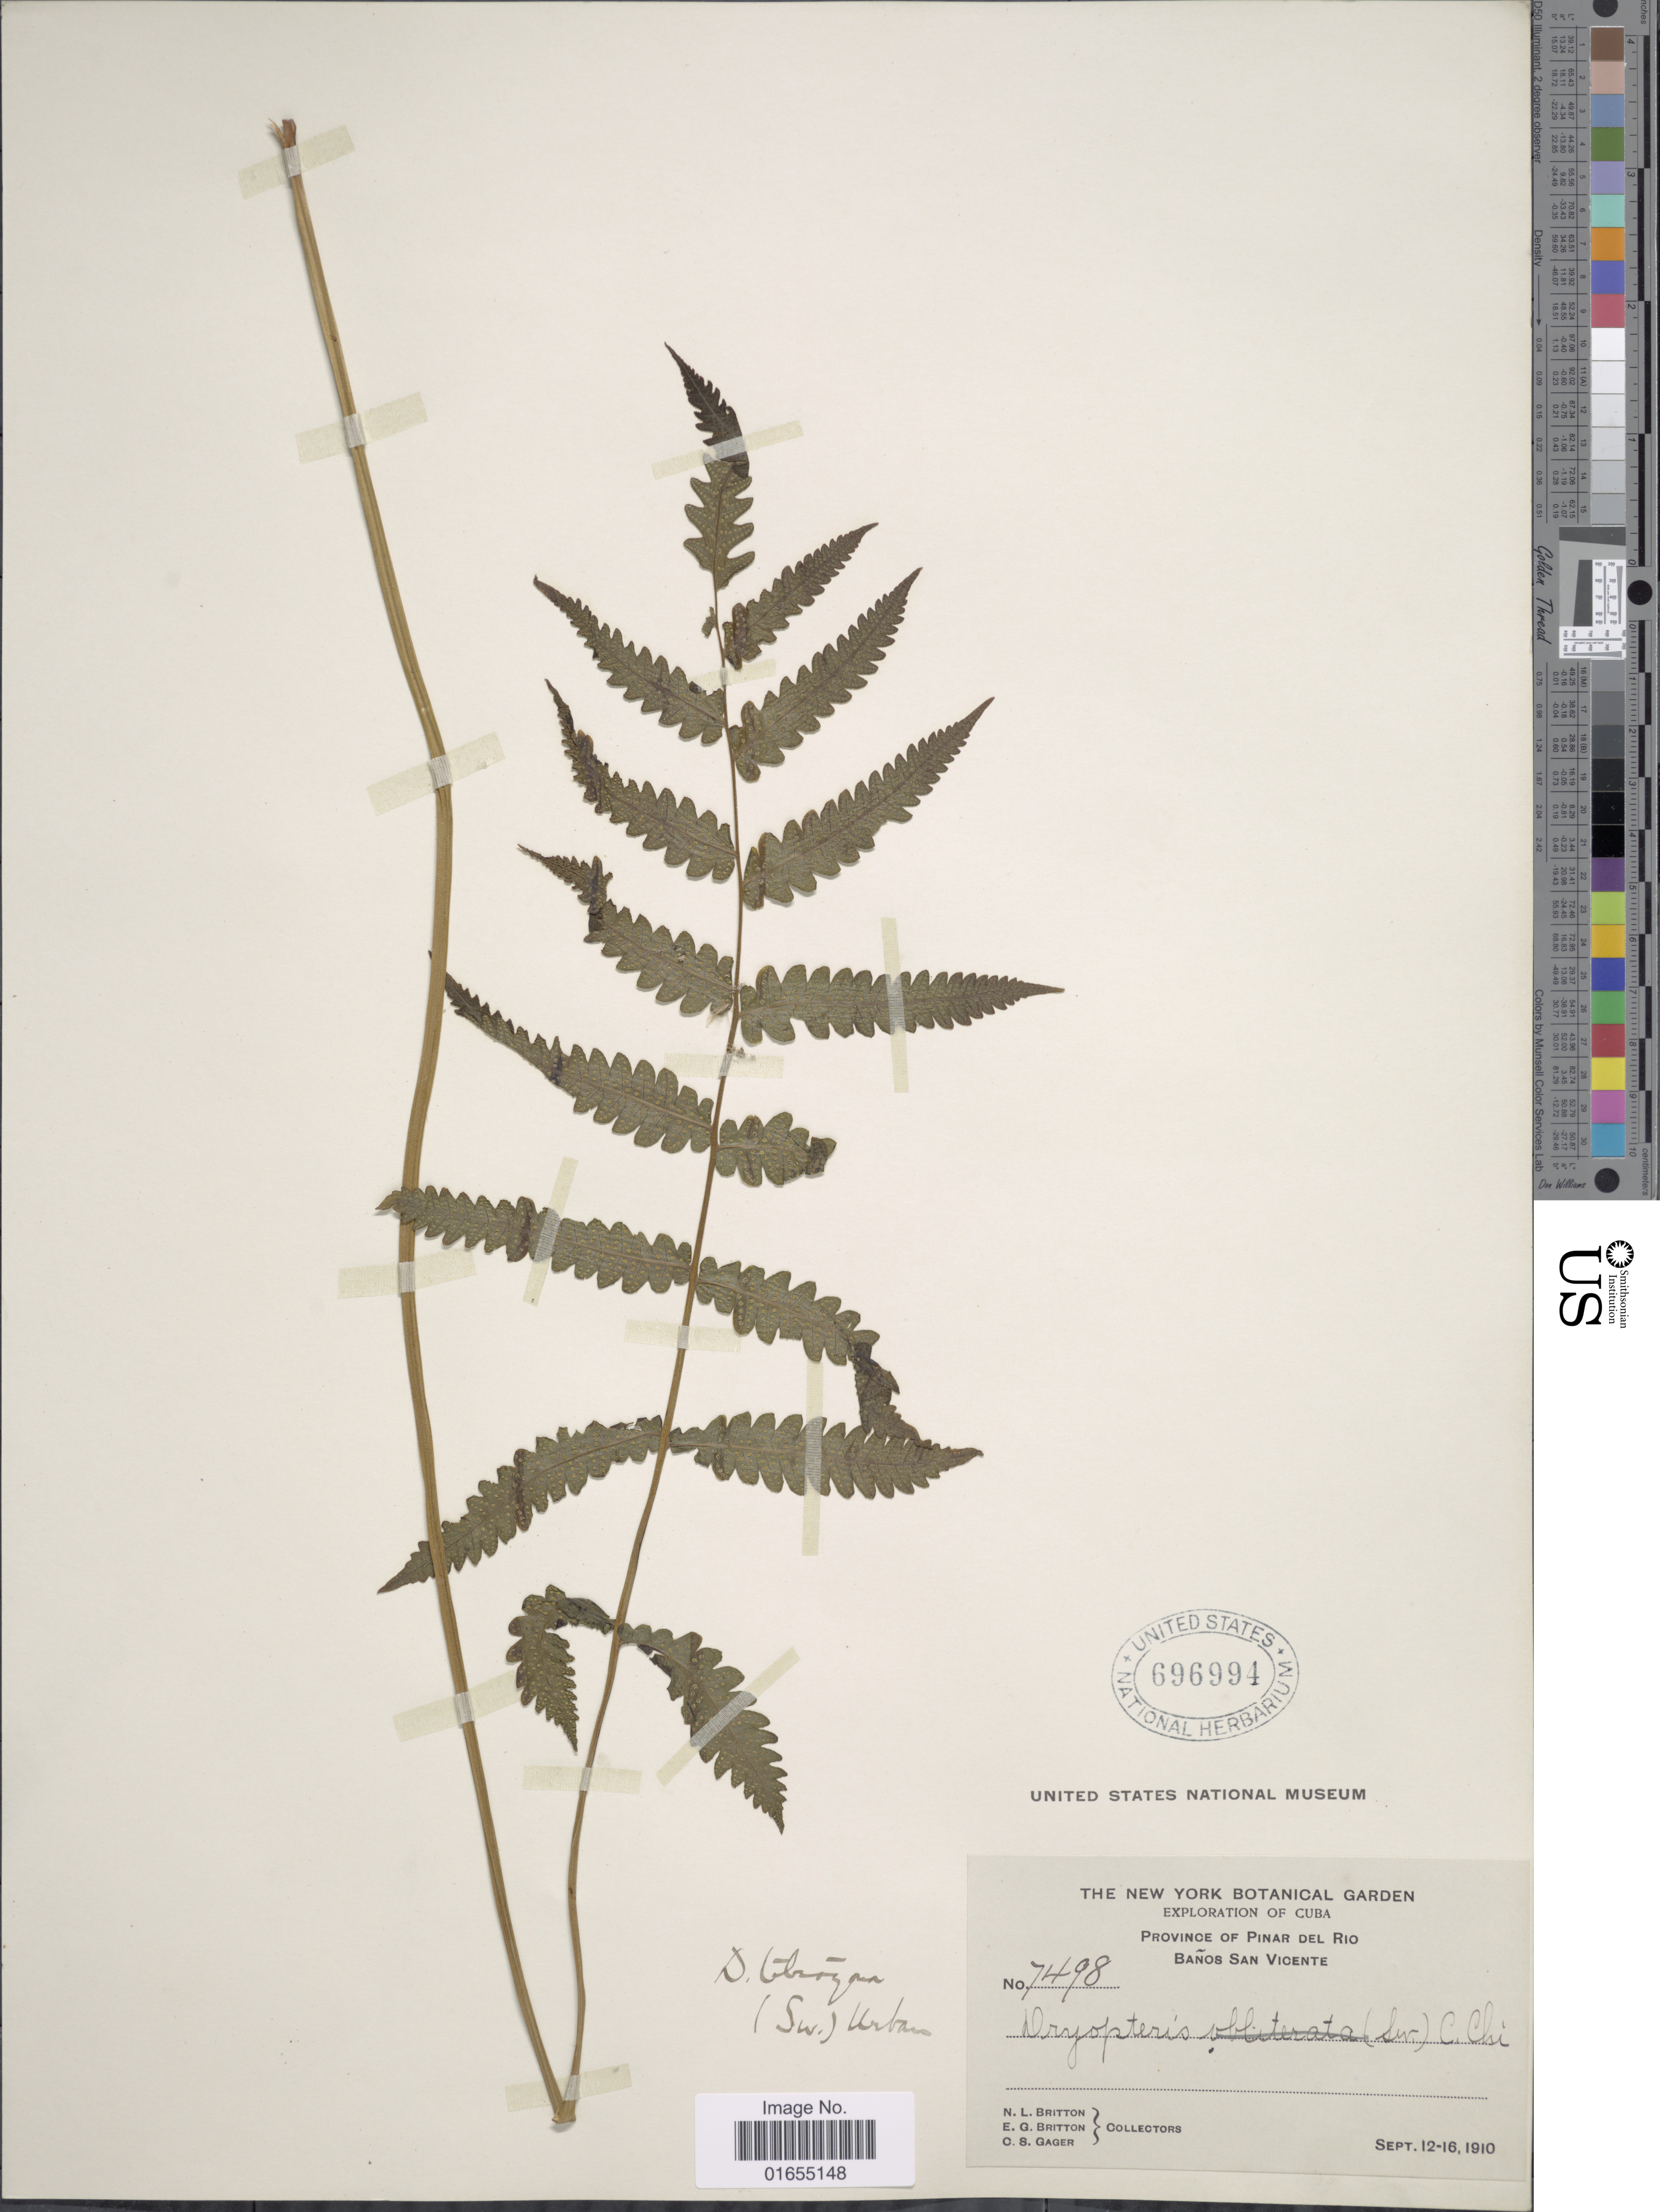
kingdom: Plantae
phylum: Tracheophyta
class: Polypodiopsida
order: Polypodiales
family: Thelypteridaceae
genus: Goniopteris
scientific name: Goniopteris subtetragona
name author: (Link) Vareschi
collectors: N. Britton, E. G. Britton & C. Gager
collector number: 7498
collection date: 1910-09-12/1910-09-16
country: Cuba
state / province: Pinar del Río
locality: Banos San Vicente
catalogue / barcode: US 696994